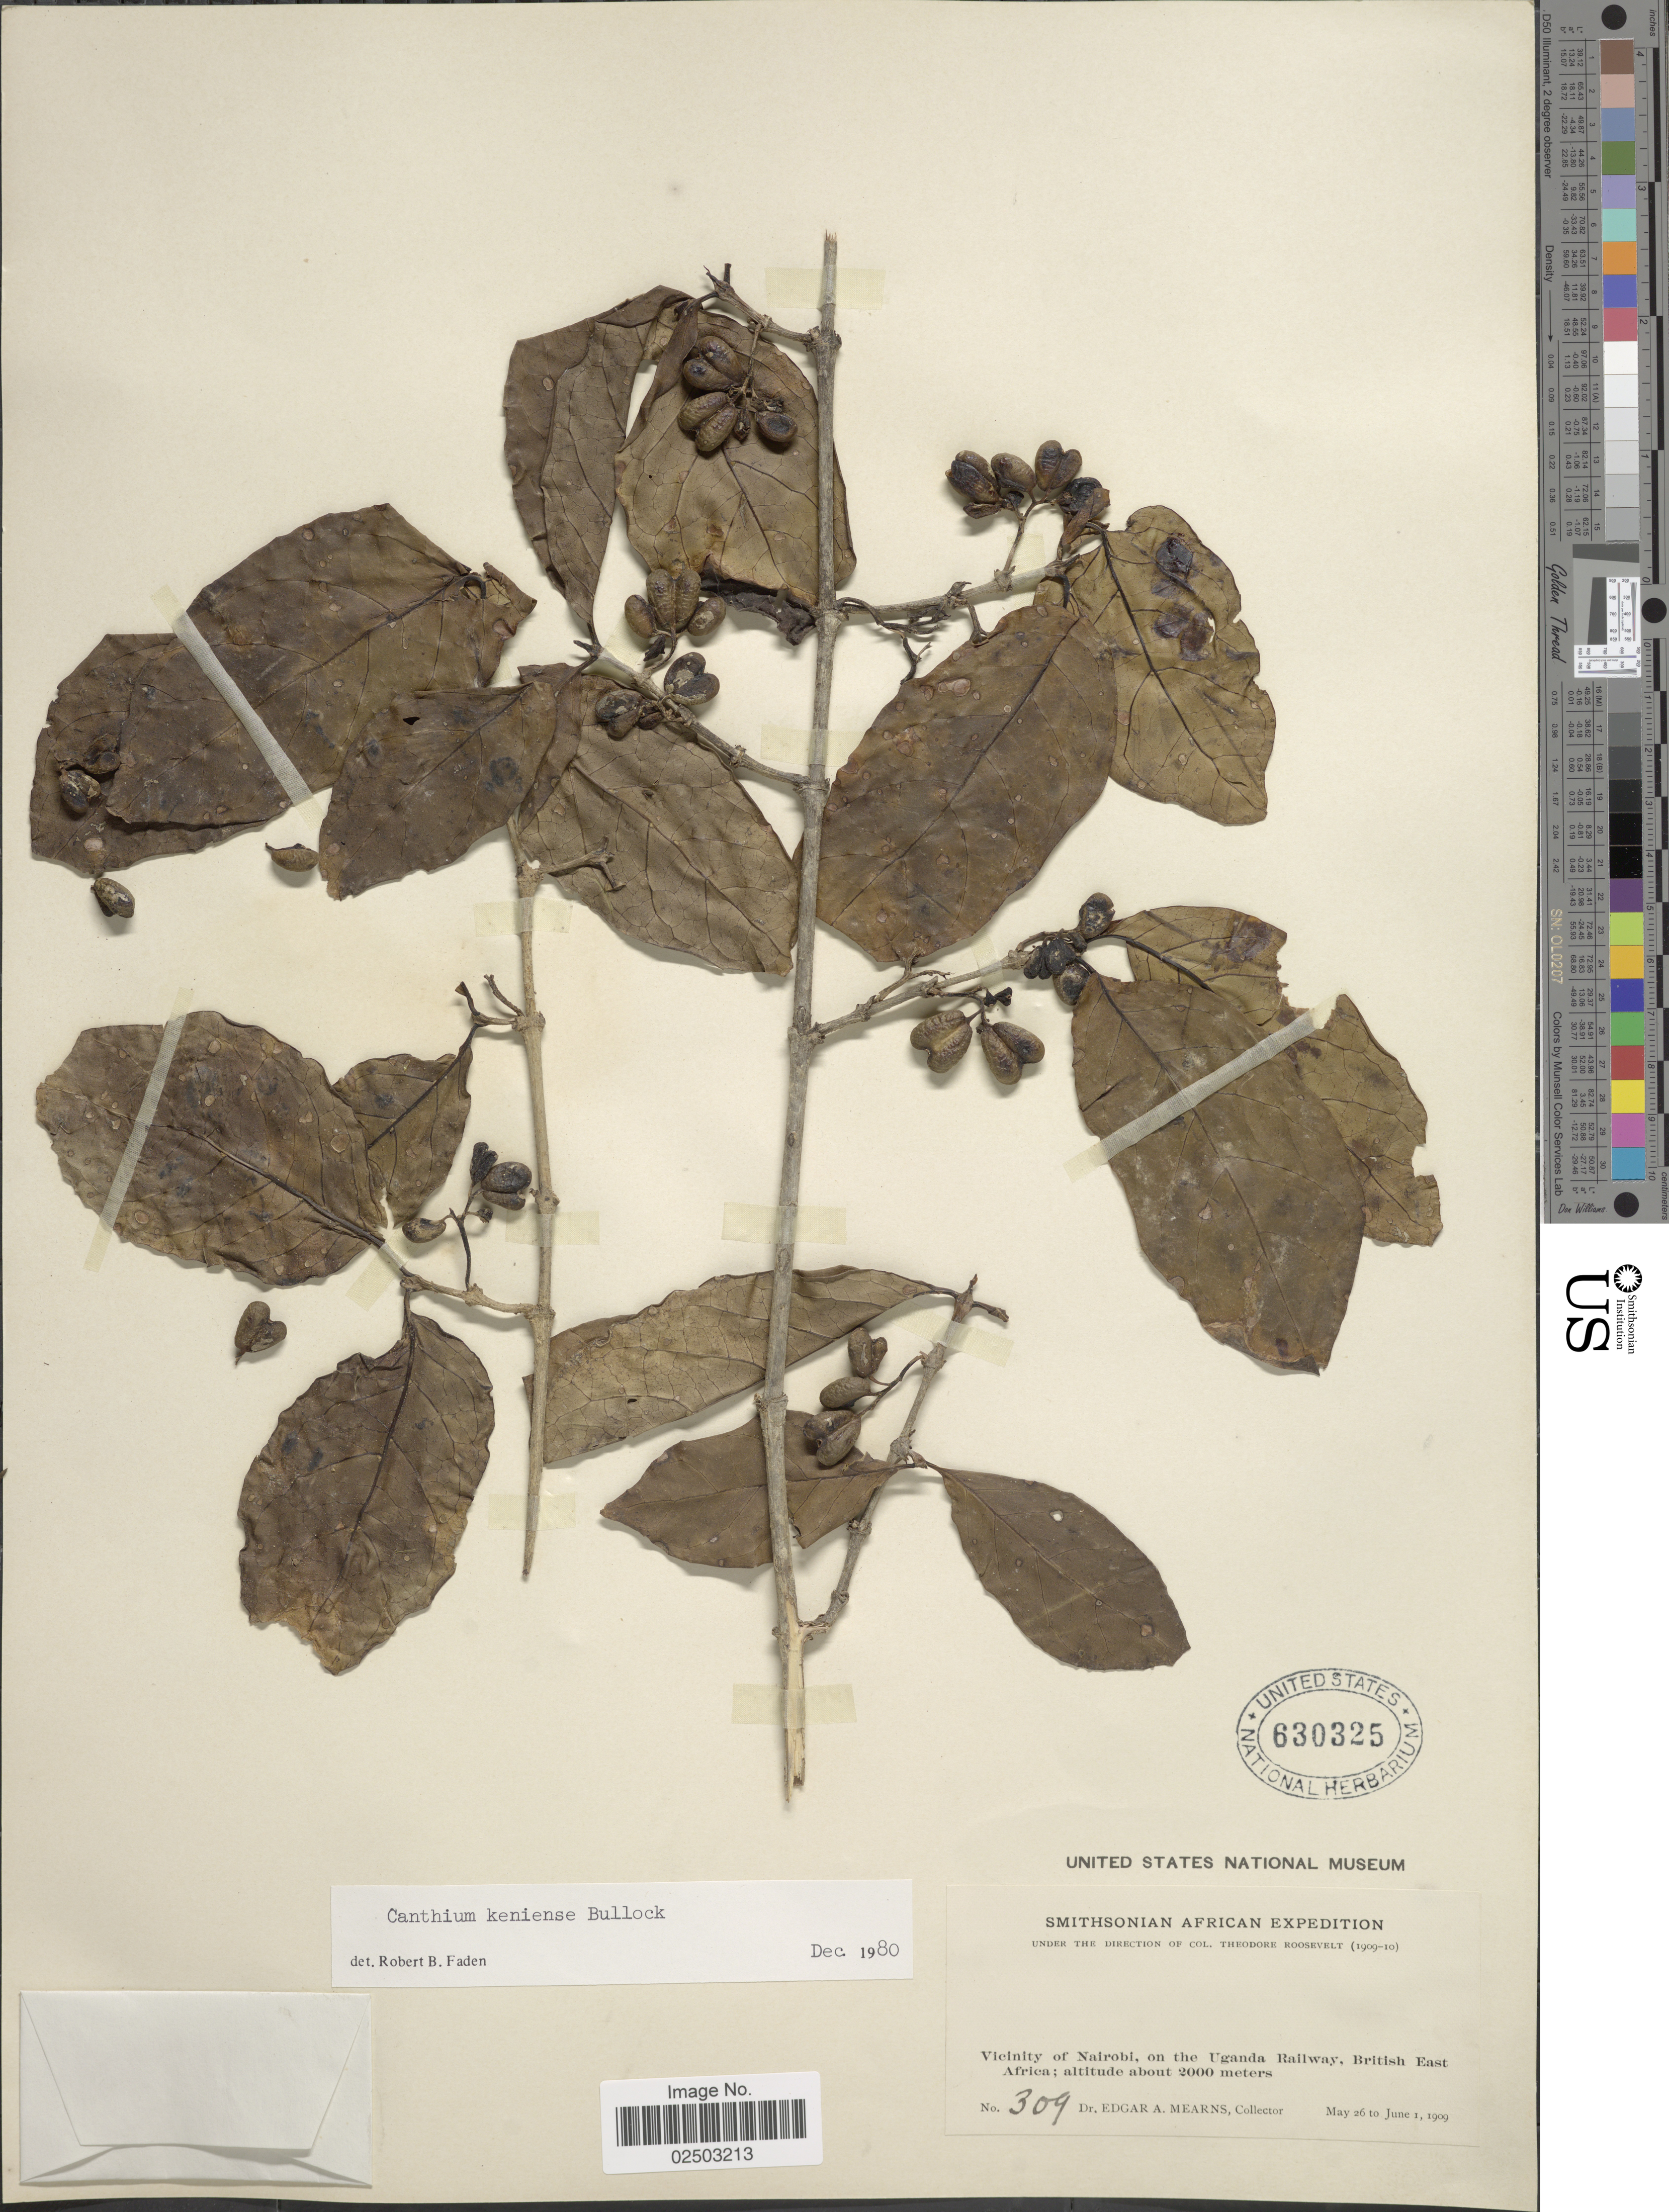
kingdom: Plantae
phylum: Tracheophyta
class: Magnoliopsida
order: Gentianales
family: Rubiaceae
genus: Canthium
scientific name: Canthium keniense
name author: Bullock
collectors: E. A. Mearns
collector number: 309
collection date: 1909-05-26/1909-06-01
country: Kenya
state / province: Nairobi Area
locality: Vicinity of Nairobi, on the Uganda Railway, British East Africa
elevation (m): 2000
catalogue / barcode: US 630325